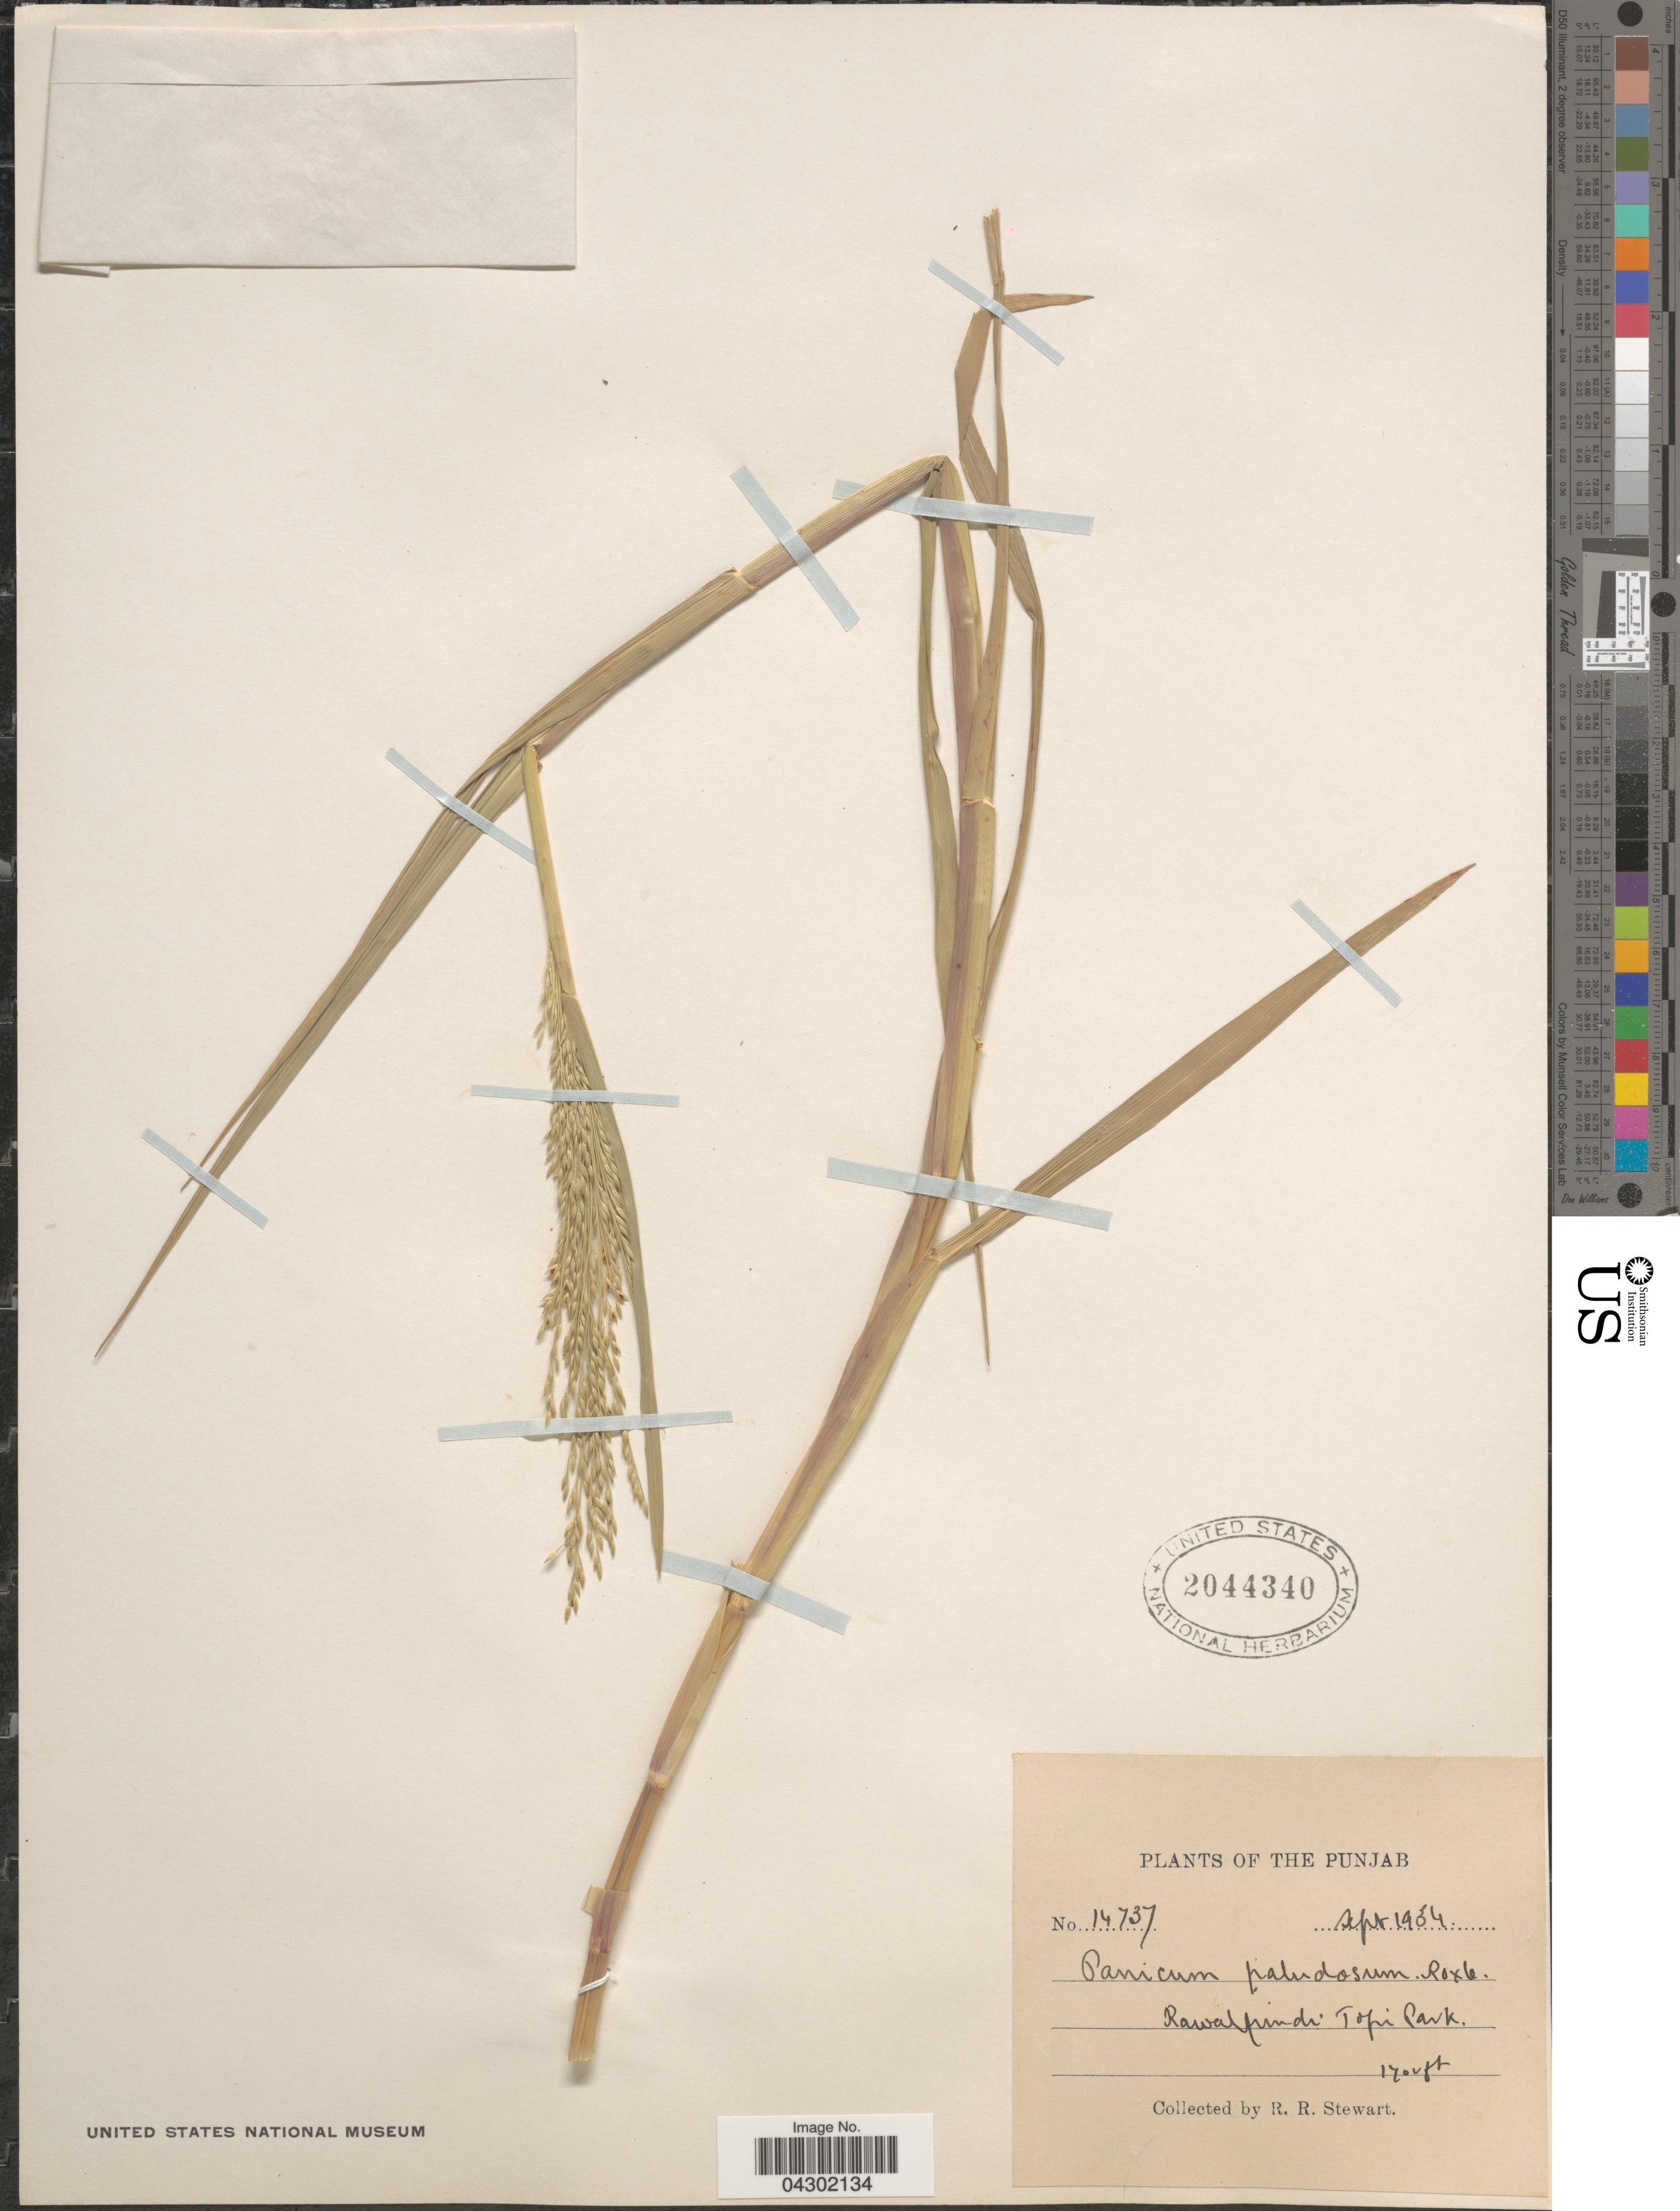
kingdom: Plantae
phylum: Tracheophyta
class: Liliopsida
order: Poales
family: Poaceae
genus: Panicum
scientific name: Panicum paludosum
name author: Roxb.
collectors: R. Stewart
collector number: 14737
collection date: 1954-09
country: Pakistan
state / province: Punjab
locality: Rawalpindi Topi Park.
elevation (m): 518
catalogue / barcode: US 2044340